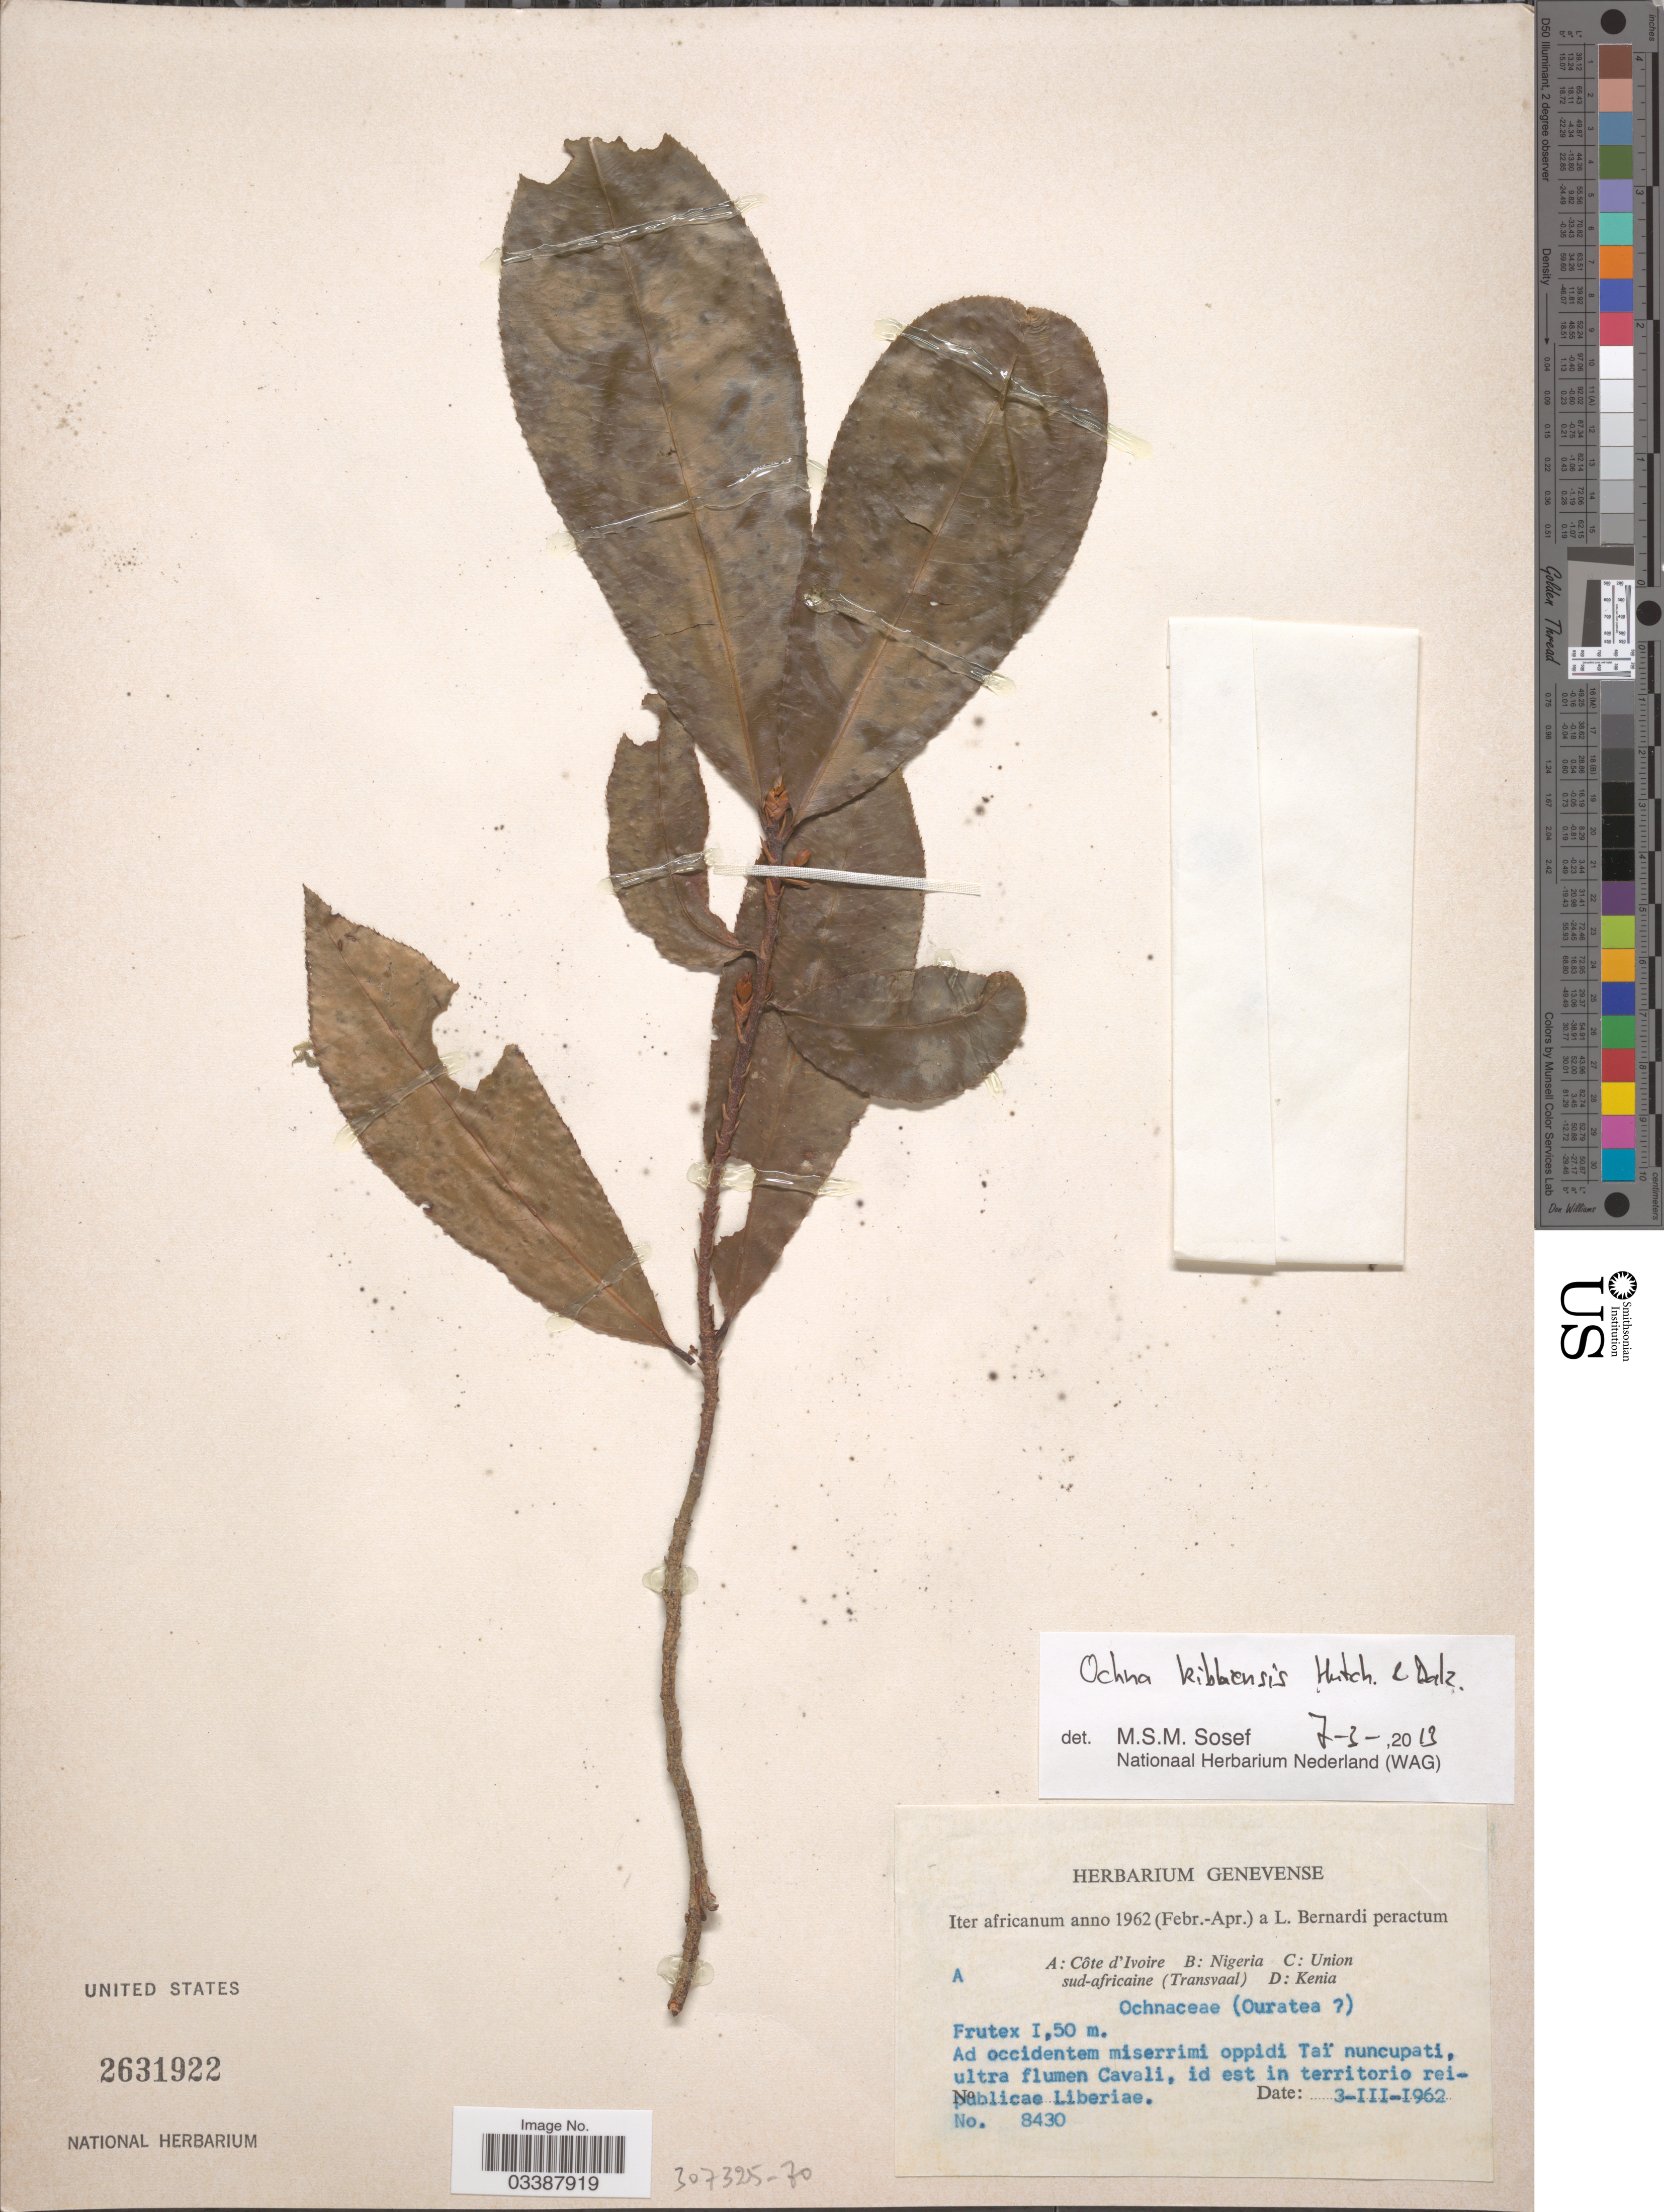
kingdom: Plantae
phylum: Tracheophyta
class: Magnoliopsida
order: Malpighiales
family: Ochnaceae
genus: Ochna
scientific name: Ochna kibbiensis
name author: Hutch. & Dalziel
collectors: L. Bernardi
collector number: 8430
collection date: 1962-03-03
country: Ivory Coast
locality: Côte d'Ivoire. Ad occidentem miserrimi oppidi Tai nuncupati, ultra flumen Cavali, id est in Territorio reipublicae Liberiae.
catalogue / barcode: US 2631922